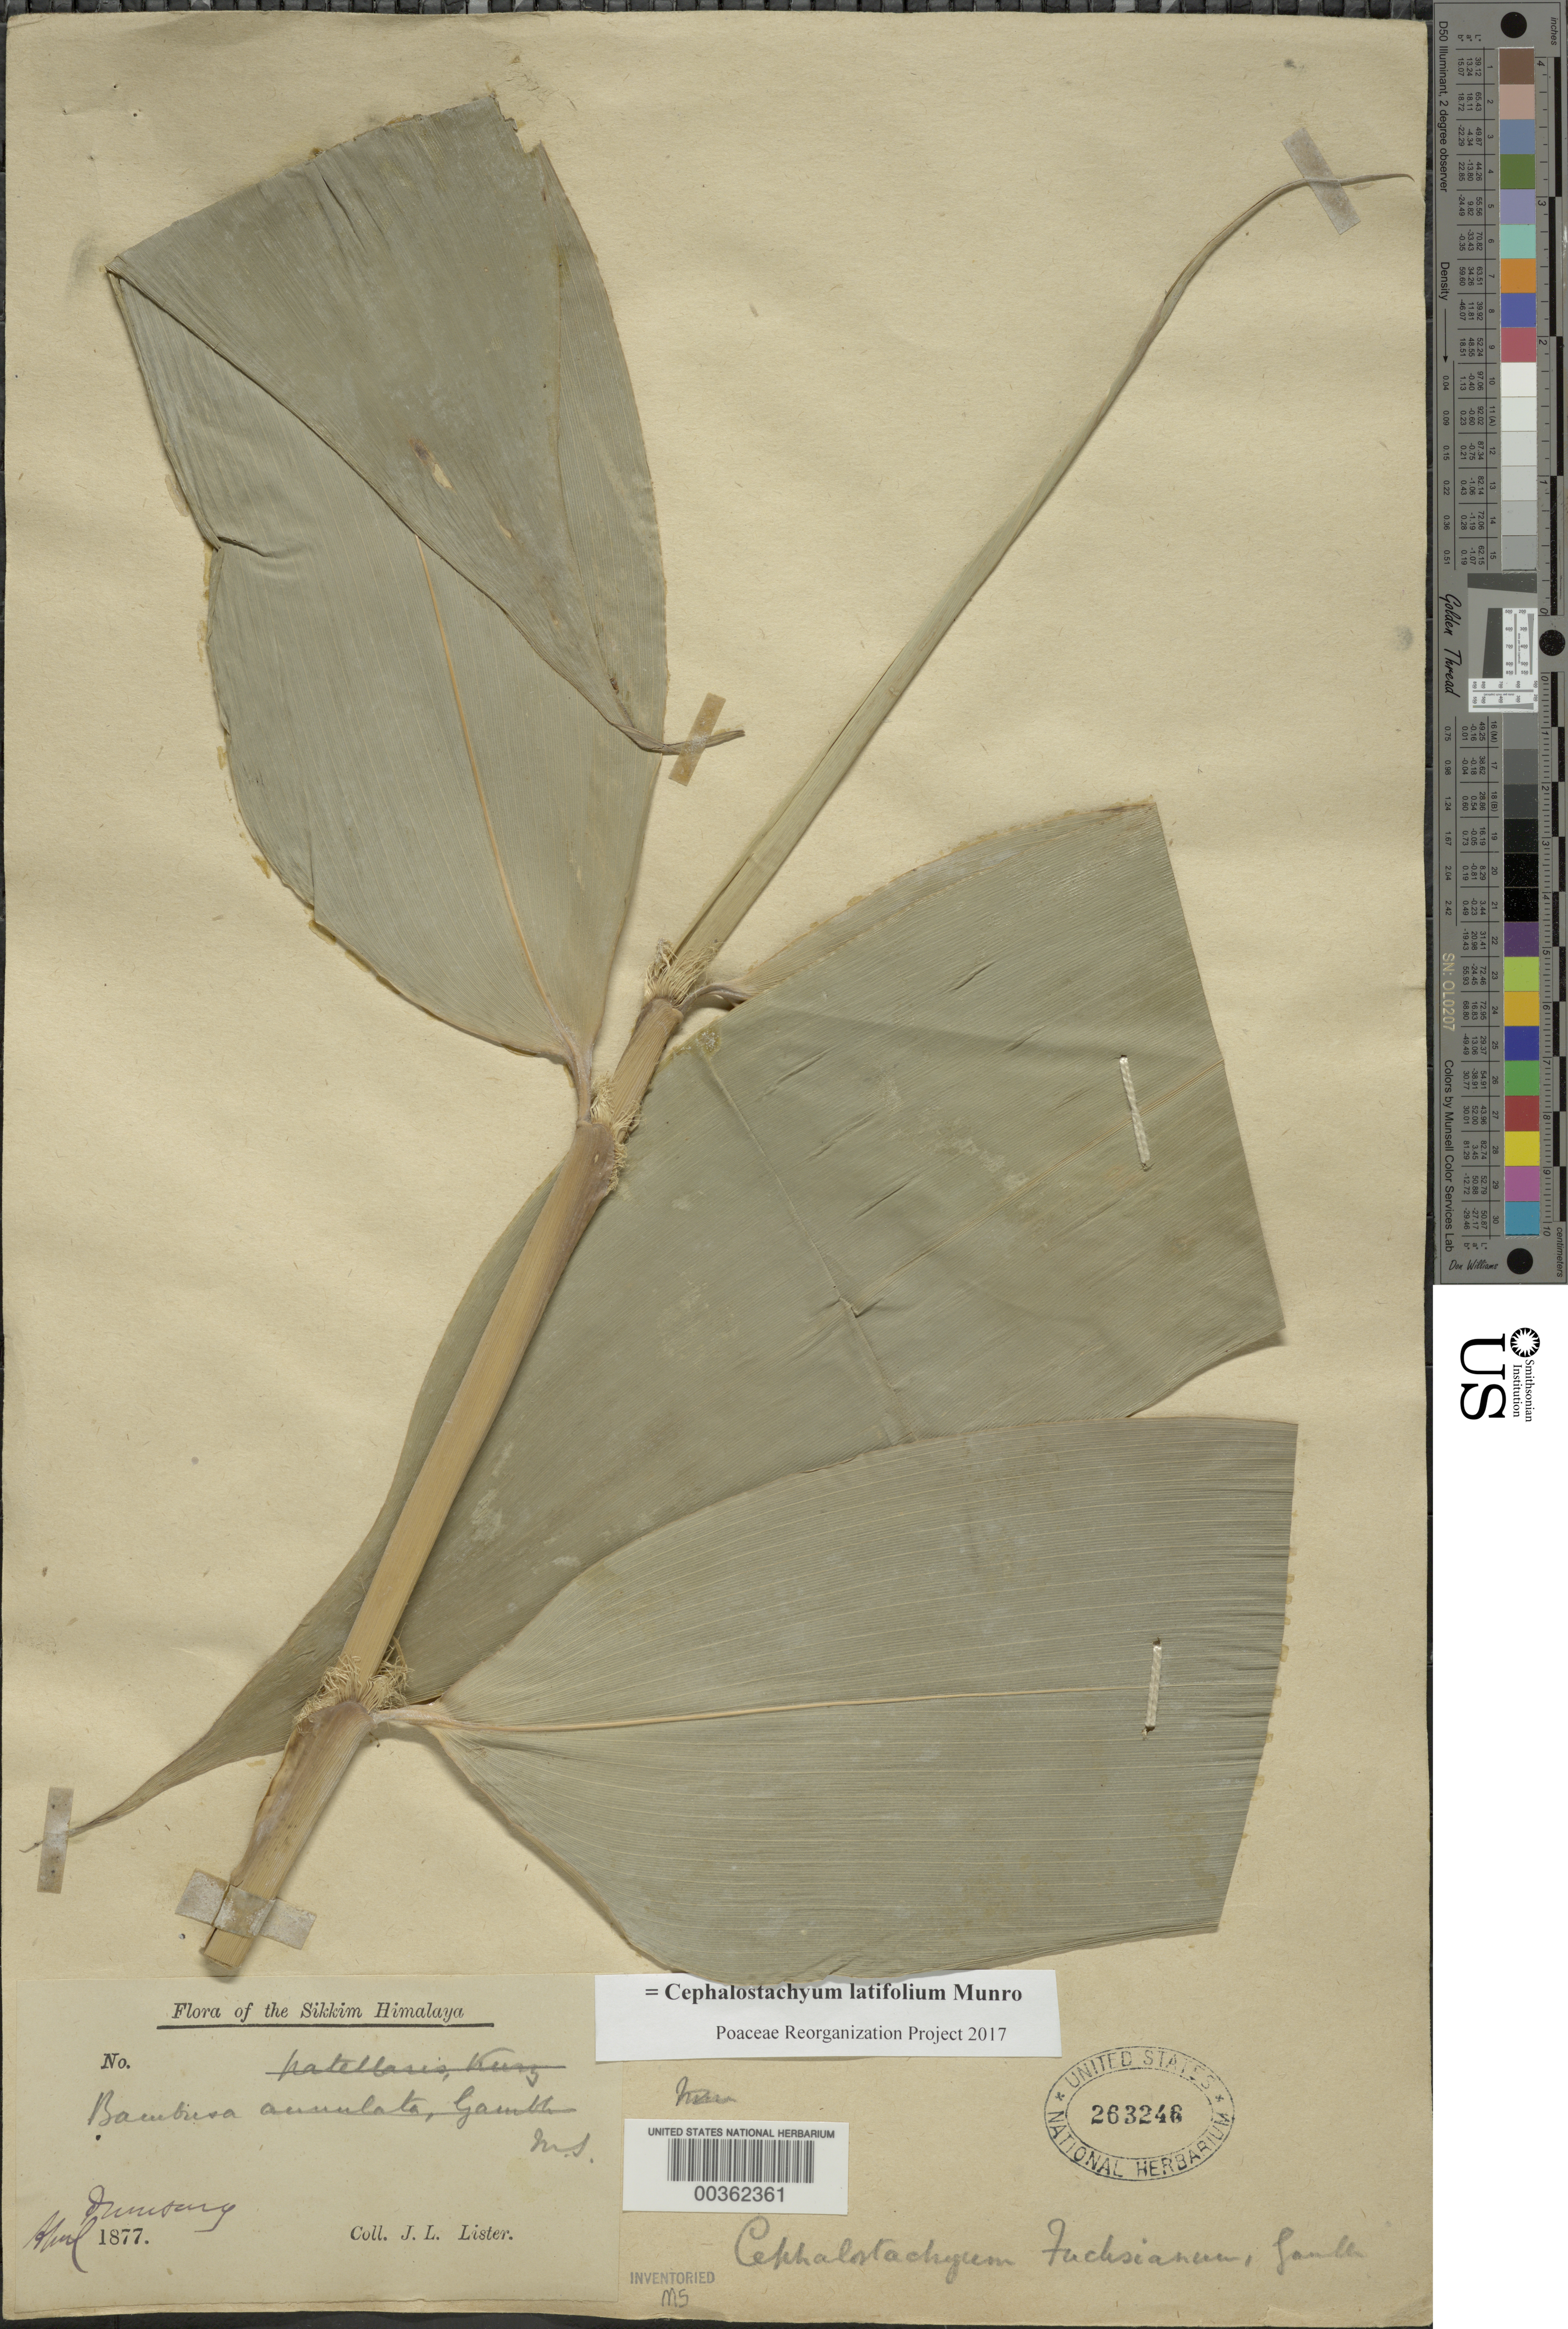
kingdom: Plantae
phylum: Tracheophyta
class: Liliopsida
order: Poales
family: Poaceae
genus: Cephalostachyum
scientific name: Cephalostachyum latifolium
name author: Munro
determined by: Poaceae Reorganization Project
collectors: J. Lister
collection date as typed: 1877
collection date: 1877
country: India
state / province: Sikkim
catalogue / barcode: US 263246